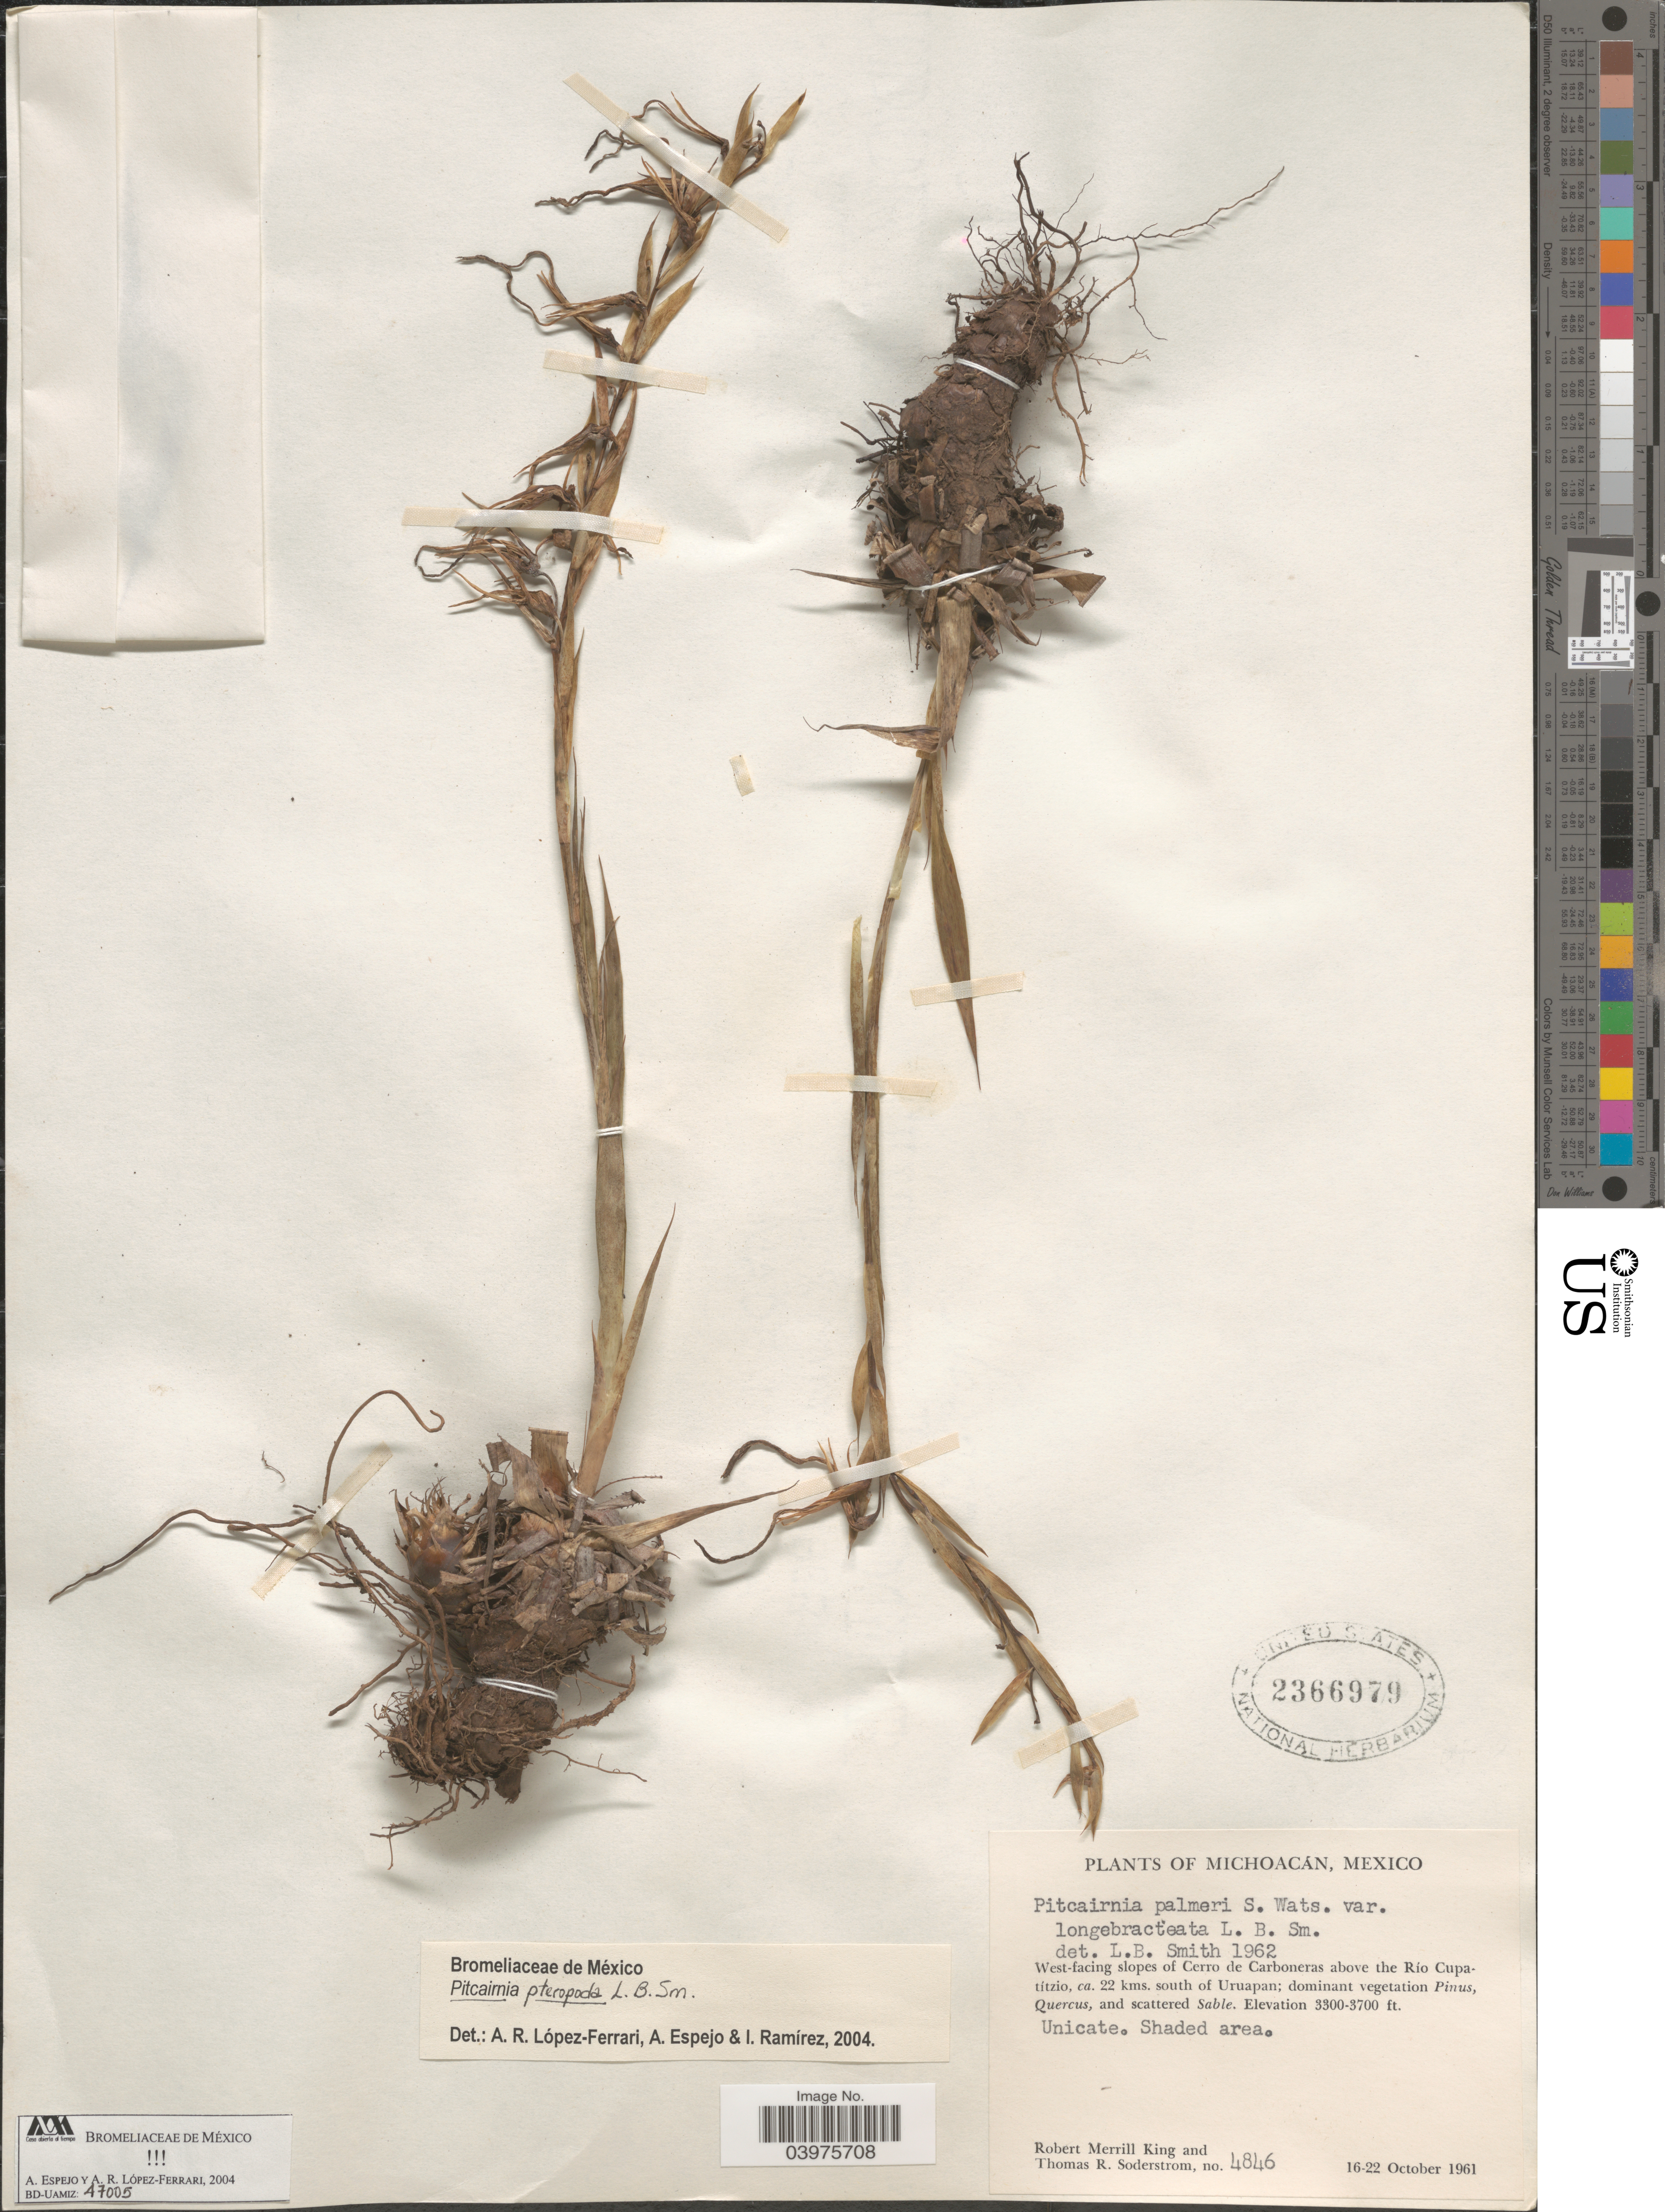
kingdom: Plantae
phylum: Tracheophyta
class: Liliopsida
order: Poales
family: Bromeliaceae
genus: Pitcairnia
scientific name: Pitcairnia pteropoda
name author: L.B. Sm.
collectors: R. M. King & T. R. Soderstrom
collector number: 4846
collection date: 1961-10-16/1961-10-22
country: Mexico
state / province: Michoacán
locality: West-facing slopes of Cerro de Carboneras above the Río Cupatítzio, ca. 22 kms. south of Uruapan.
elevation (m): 1006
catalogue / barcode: US 2366979